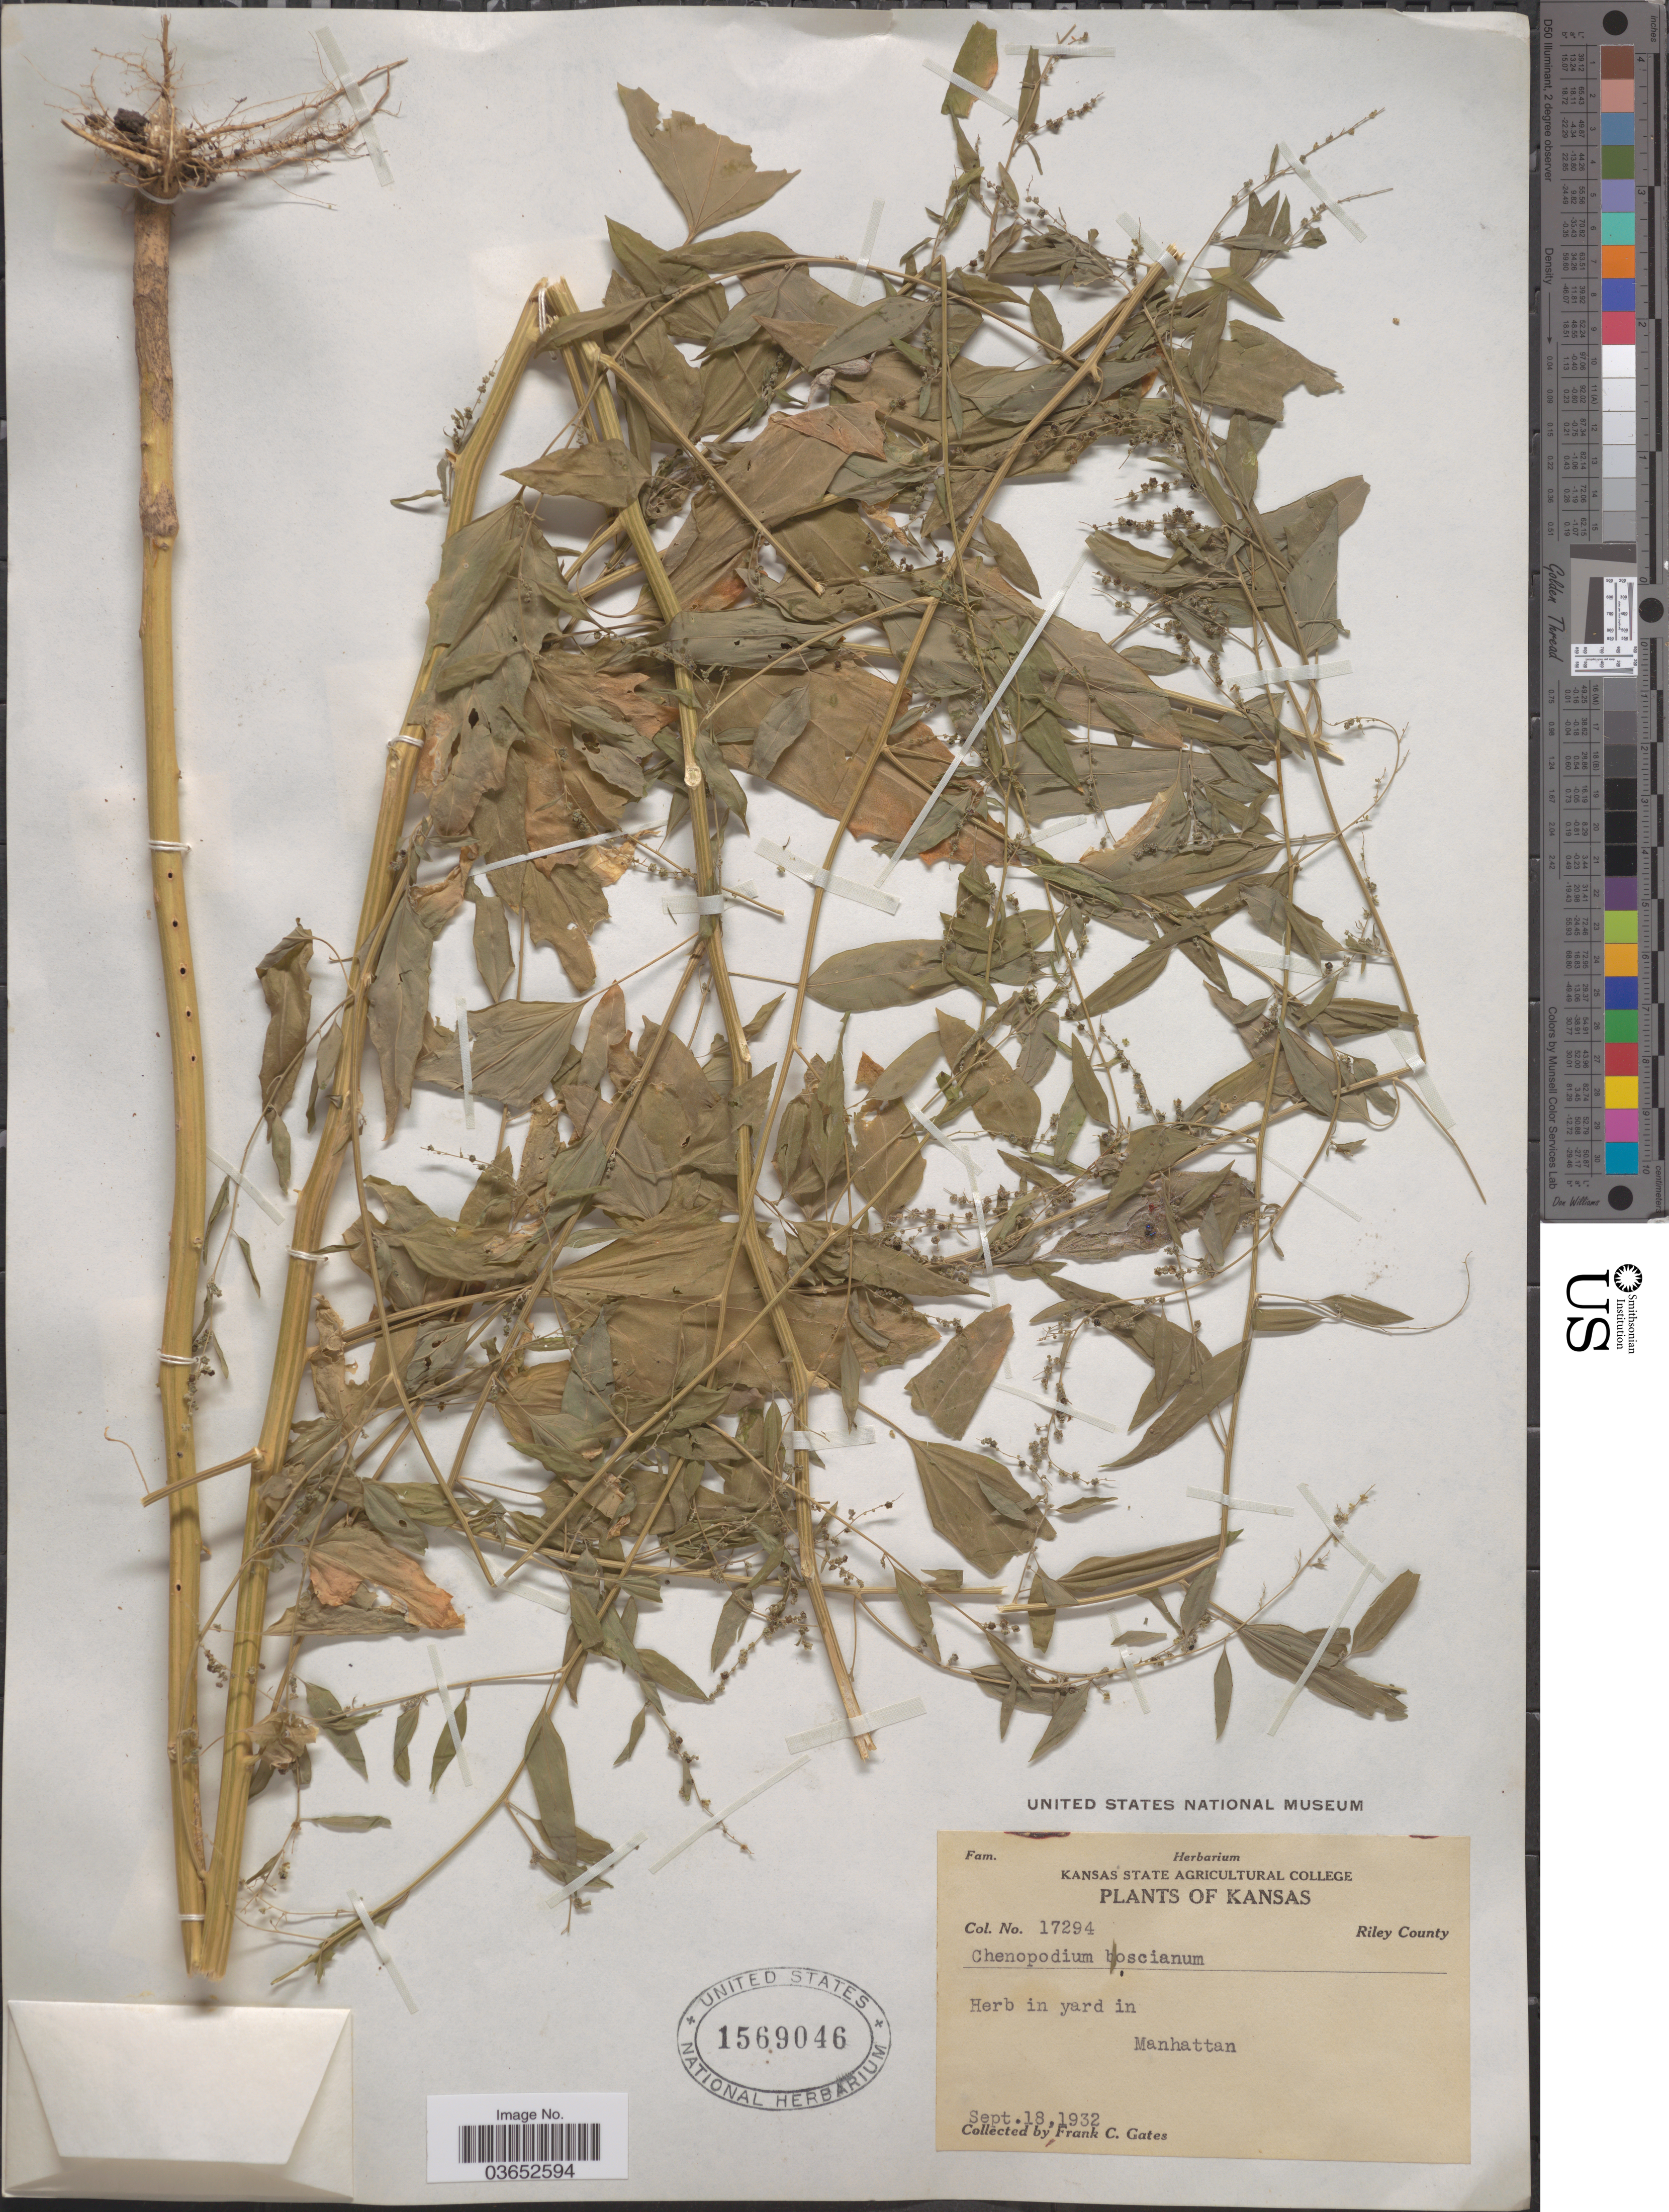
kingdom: Plantae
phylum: Tracheophyta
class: Magnoliopsida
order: Caryophyllales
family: Amaranthaceae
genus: Chenopodium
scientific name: Chenopodium boscianum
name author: Moq.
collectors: F. C. Gates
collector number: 17294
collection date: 1932-09-18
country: United States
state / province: Kansas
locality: Riley County. Manhattan.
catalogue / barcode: US 1569046